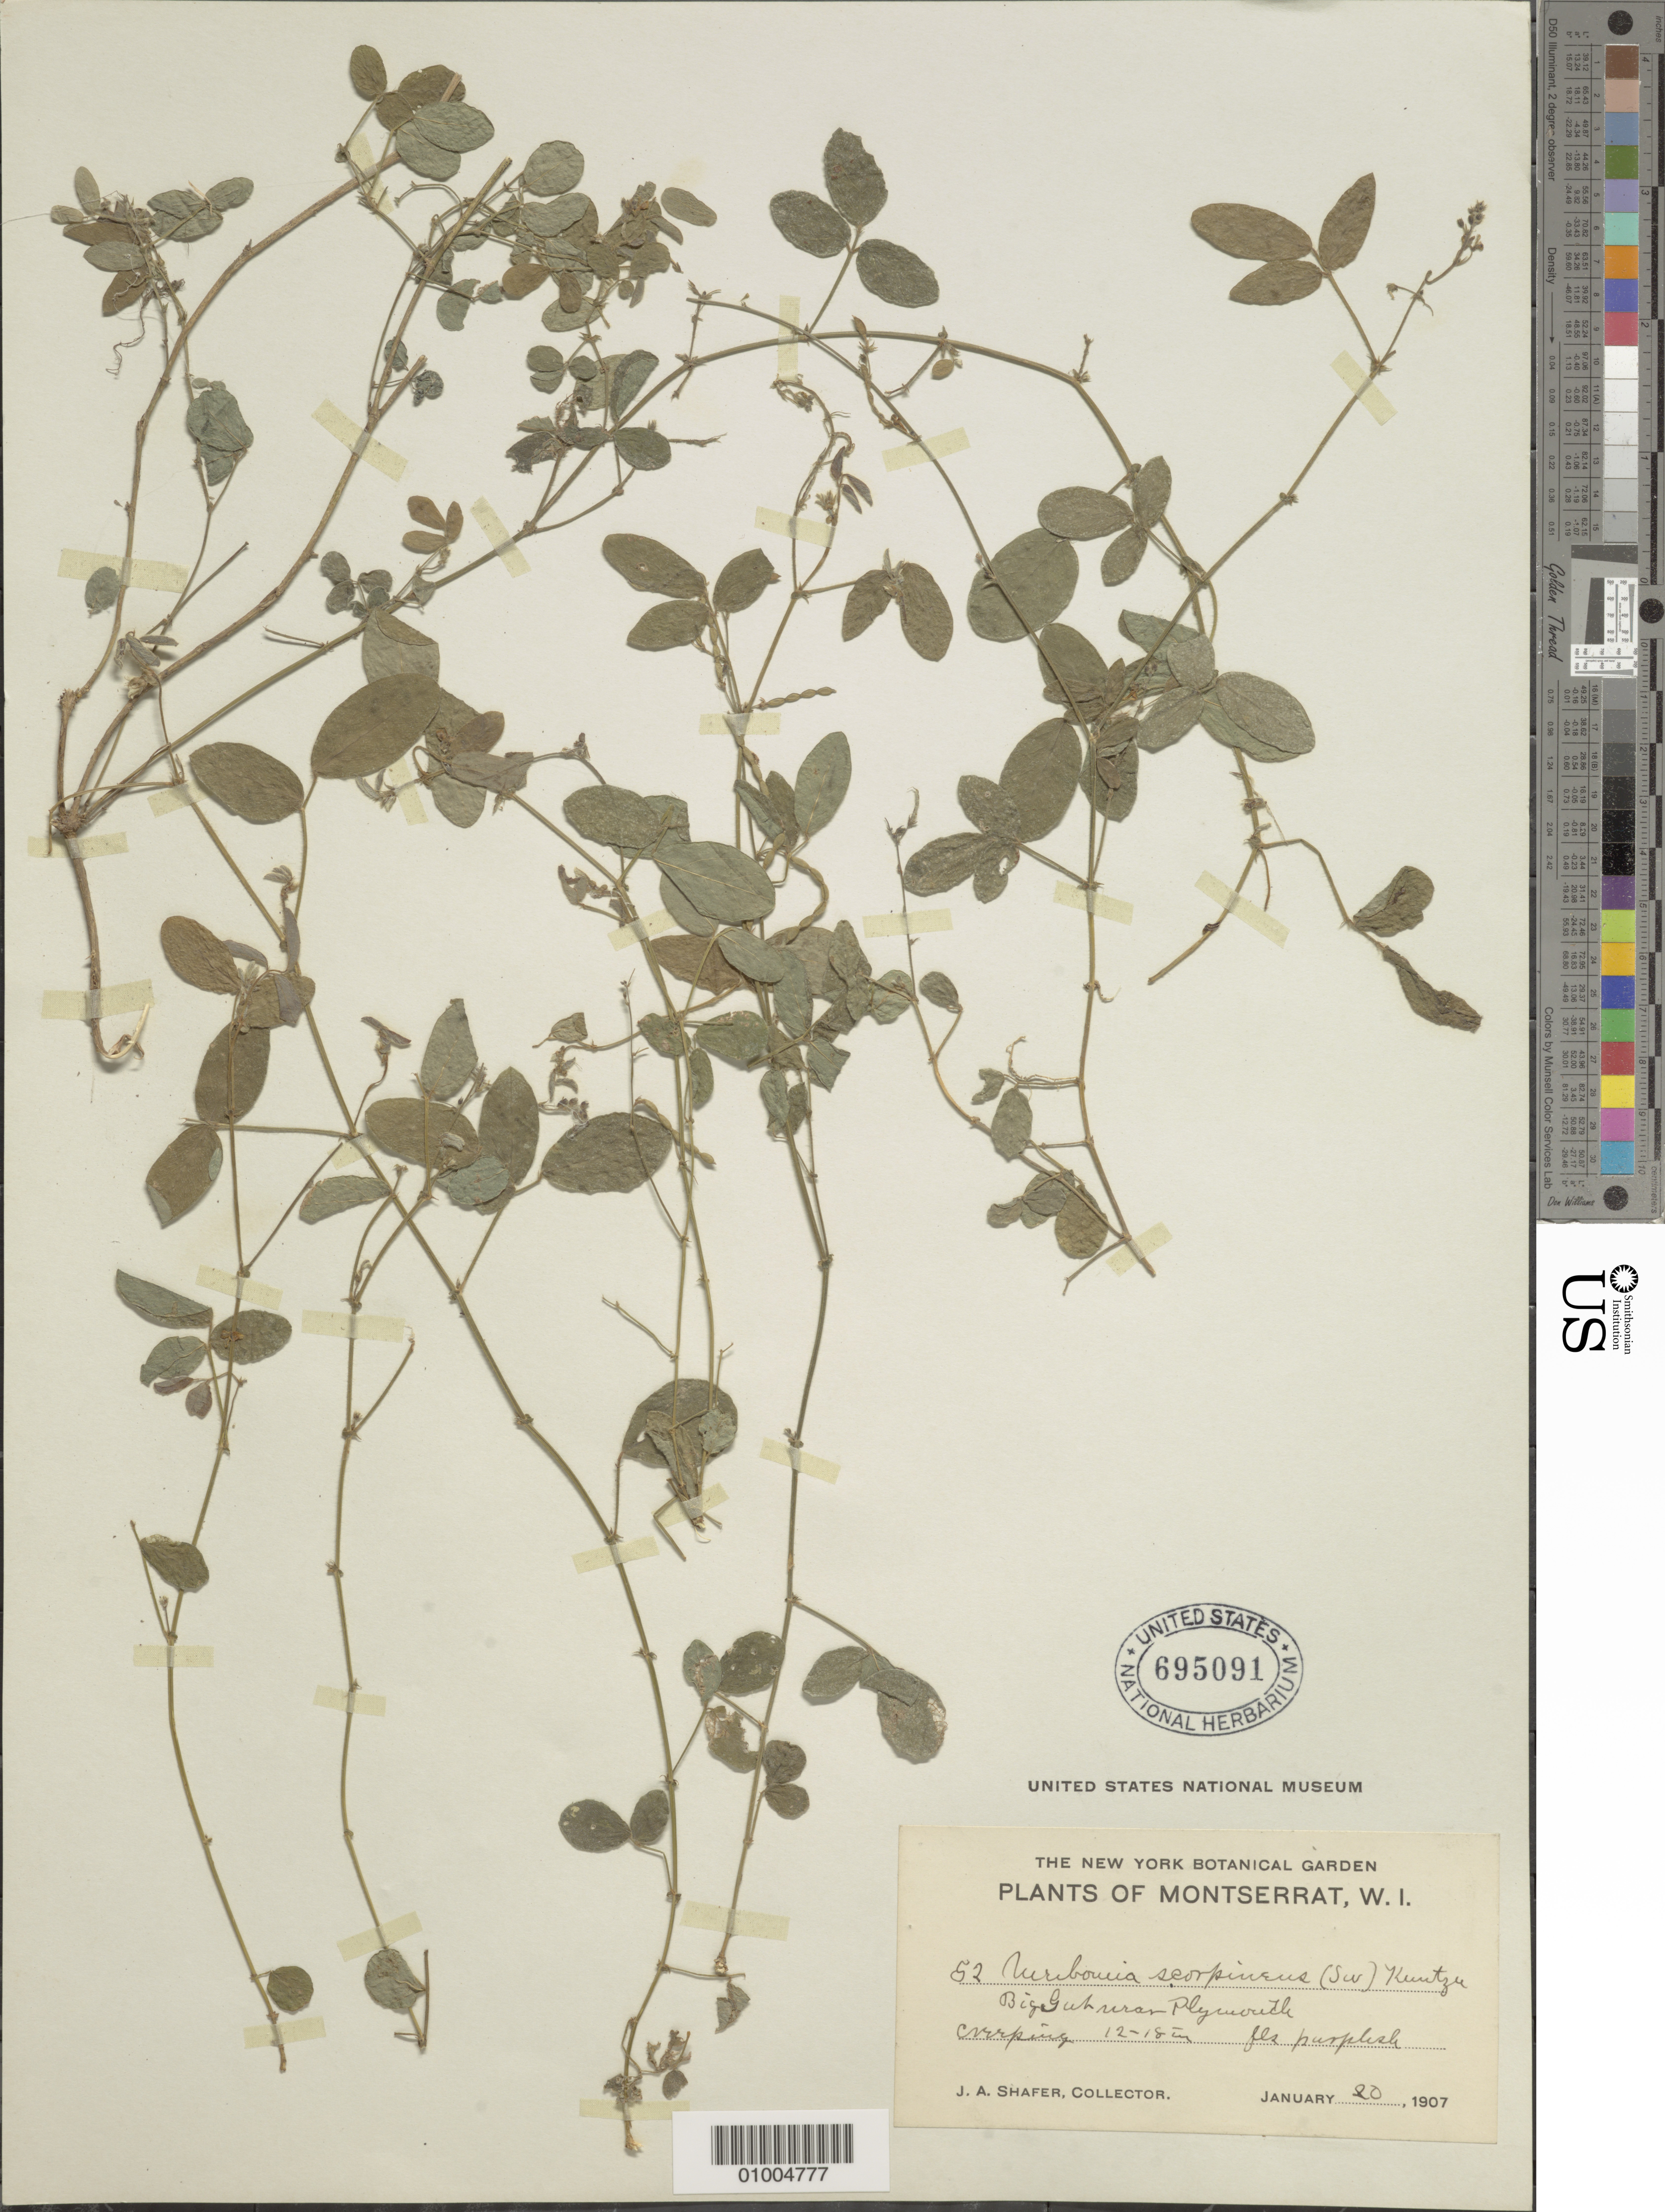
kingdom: Plantae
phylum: Tracheophyta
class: Magnoliopsida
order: Fabales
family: Fabaceae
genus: Desmodium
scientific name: Desmodium scorpiurus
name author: (Sw.) Desv. ex DC.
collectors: J. A. Shafer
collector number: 52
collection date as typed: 20 Jan 1907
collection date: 1907-01-20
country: Montserrat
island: Montserrat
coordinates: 0 N, 0 E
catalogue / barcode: US 695091